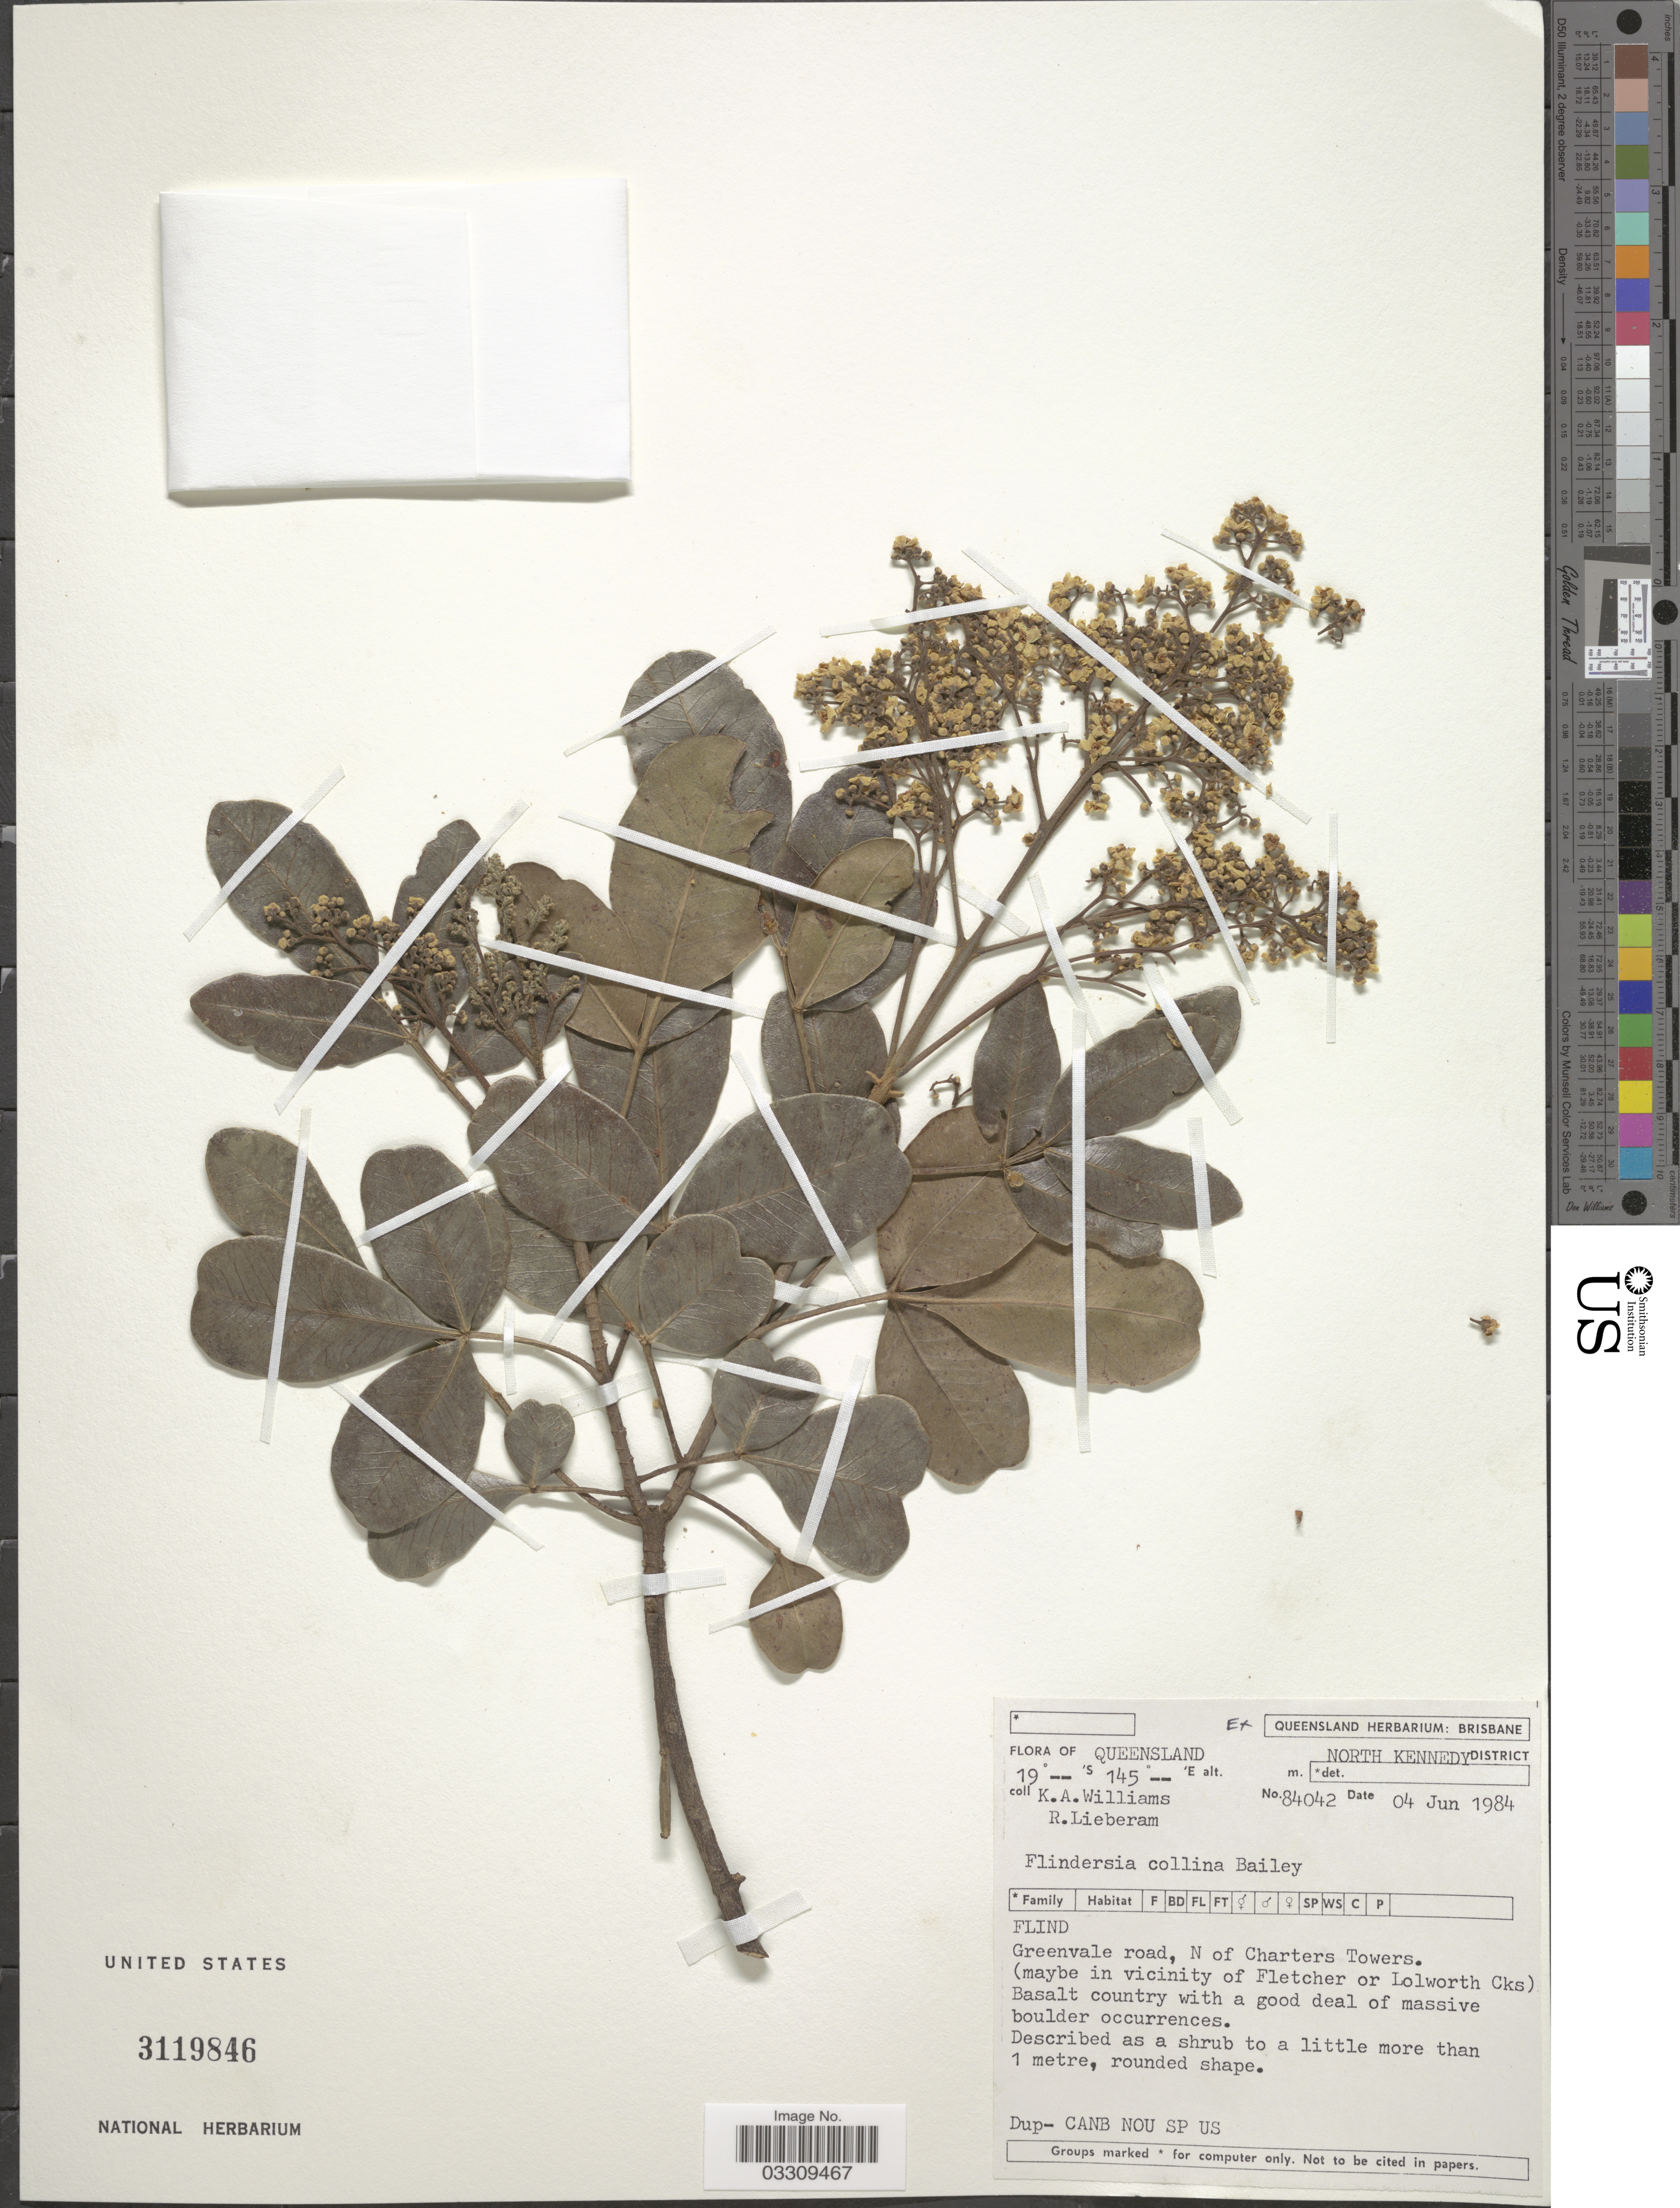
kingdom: Plantae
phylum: Tracheophyta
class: Magnoliopsida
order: Sapindales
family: Rutaceae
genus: Flindersia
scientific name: Flindersia collina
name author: (F.M. Bailey) F.M. Bailey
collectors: K. Williams & R. Lieberam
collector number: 84042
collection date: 1984-06-04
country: Australia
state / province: Queensland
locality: North Kennedy District. Greenvale road, N of Charters Towers. (maybe in vicinity of Fletcher or Lolworth Cks) Basalt country.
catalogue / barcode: US 3119846